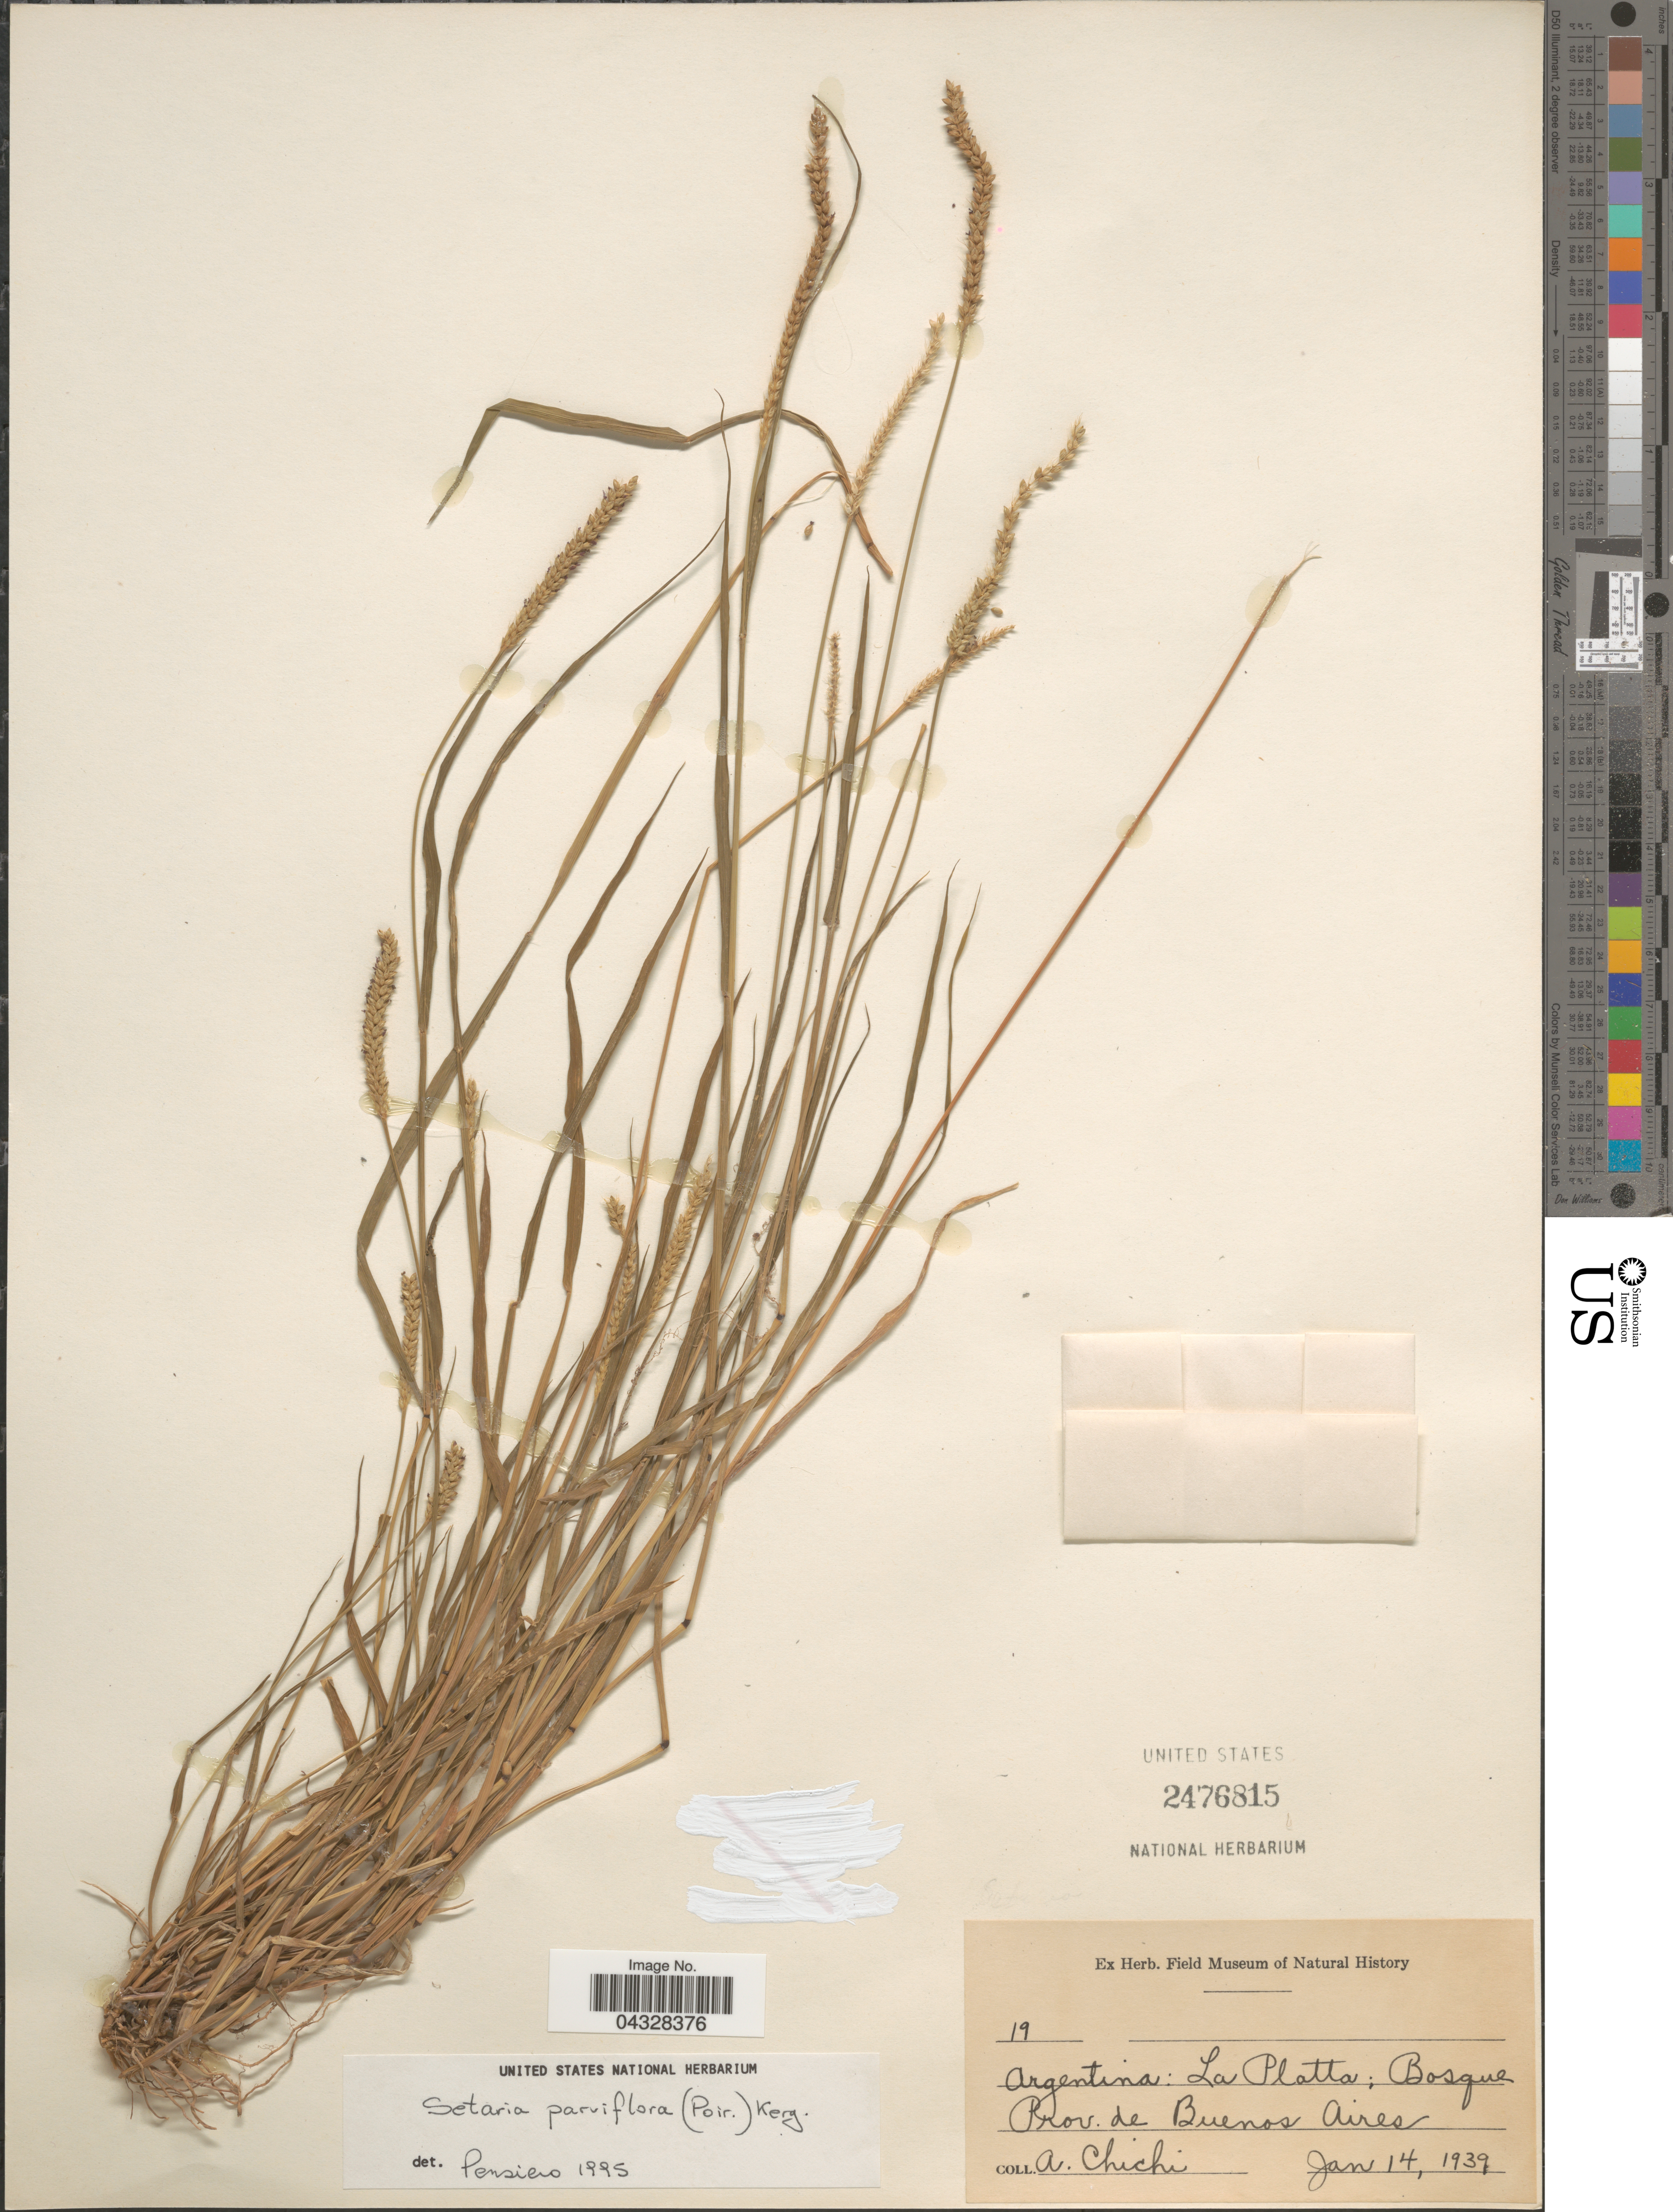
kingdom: Plantae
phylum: Tracheophyta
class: Liliopsida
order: Poales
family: Poaceae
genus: Setaria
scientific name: Setaria parviflora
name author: (Poir.) Kerguélen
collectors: A. Chichi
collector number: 19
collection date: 1939-01-14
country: Argentina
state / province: Buenos Aires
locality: La Platta: Bosque.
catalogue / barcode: US 2476815